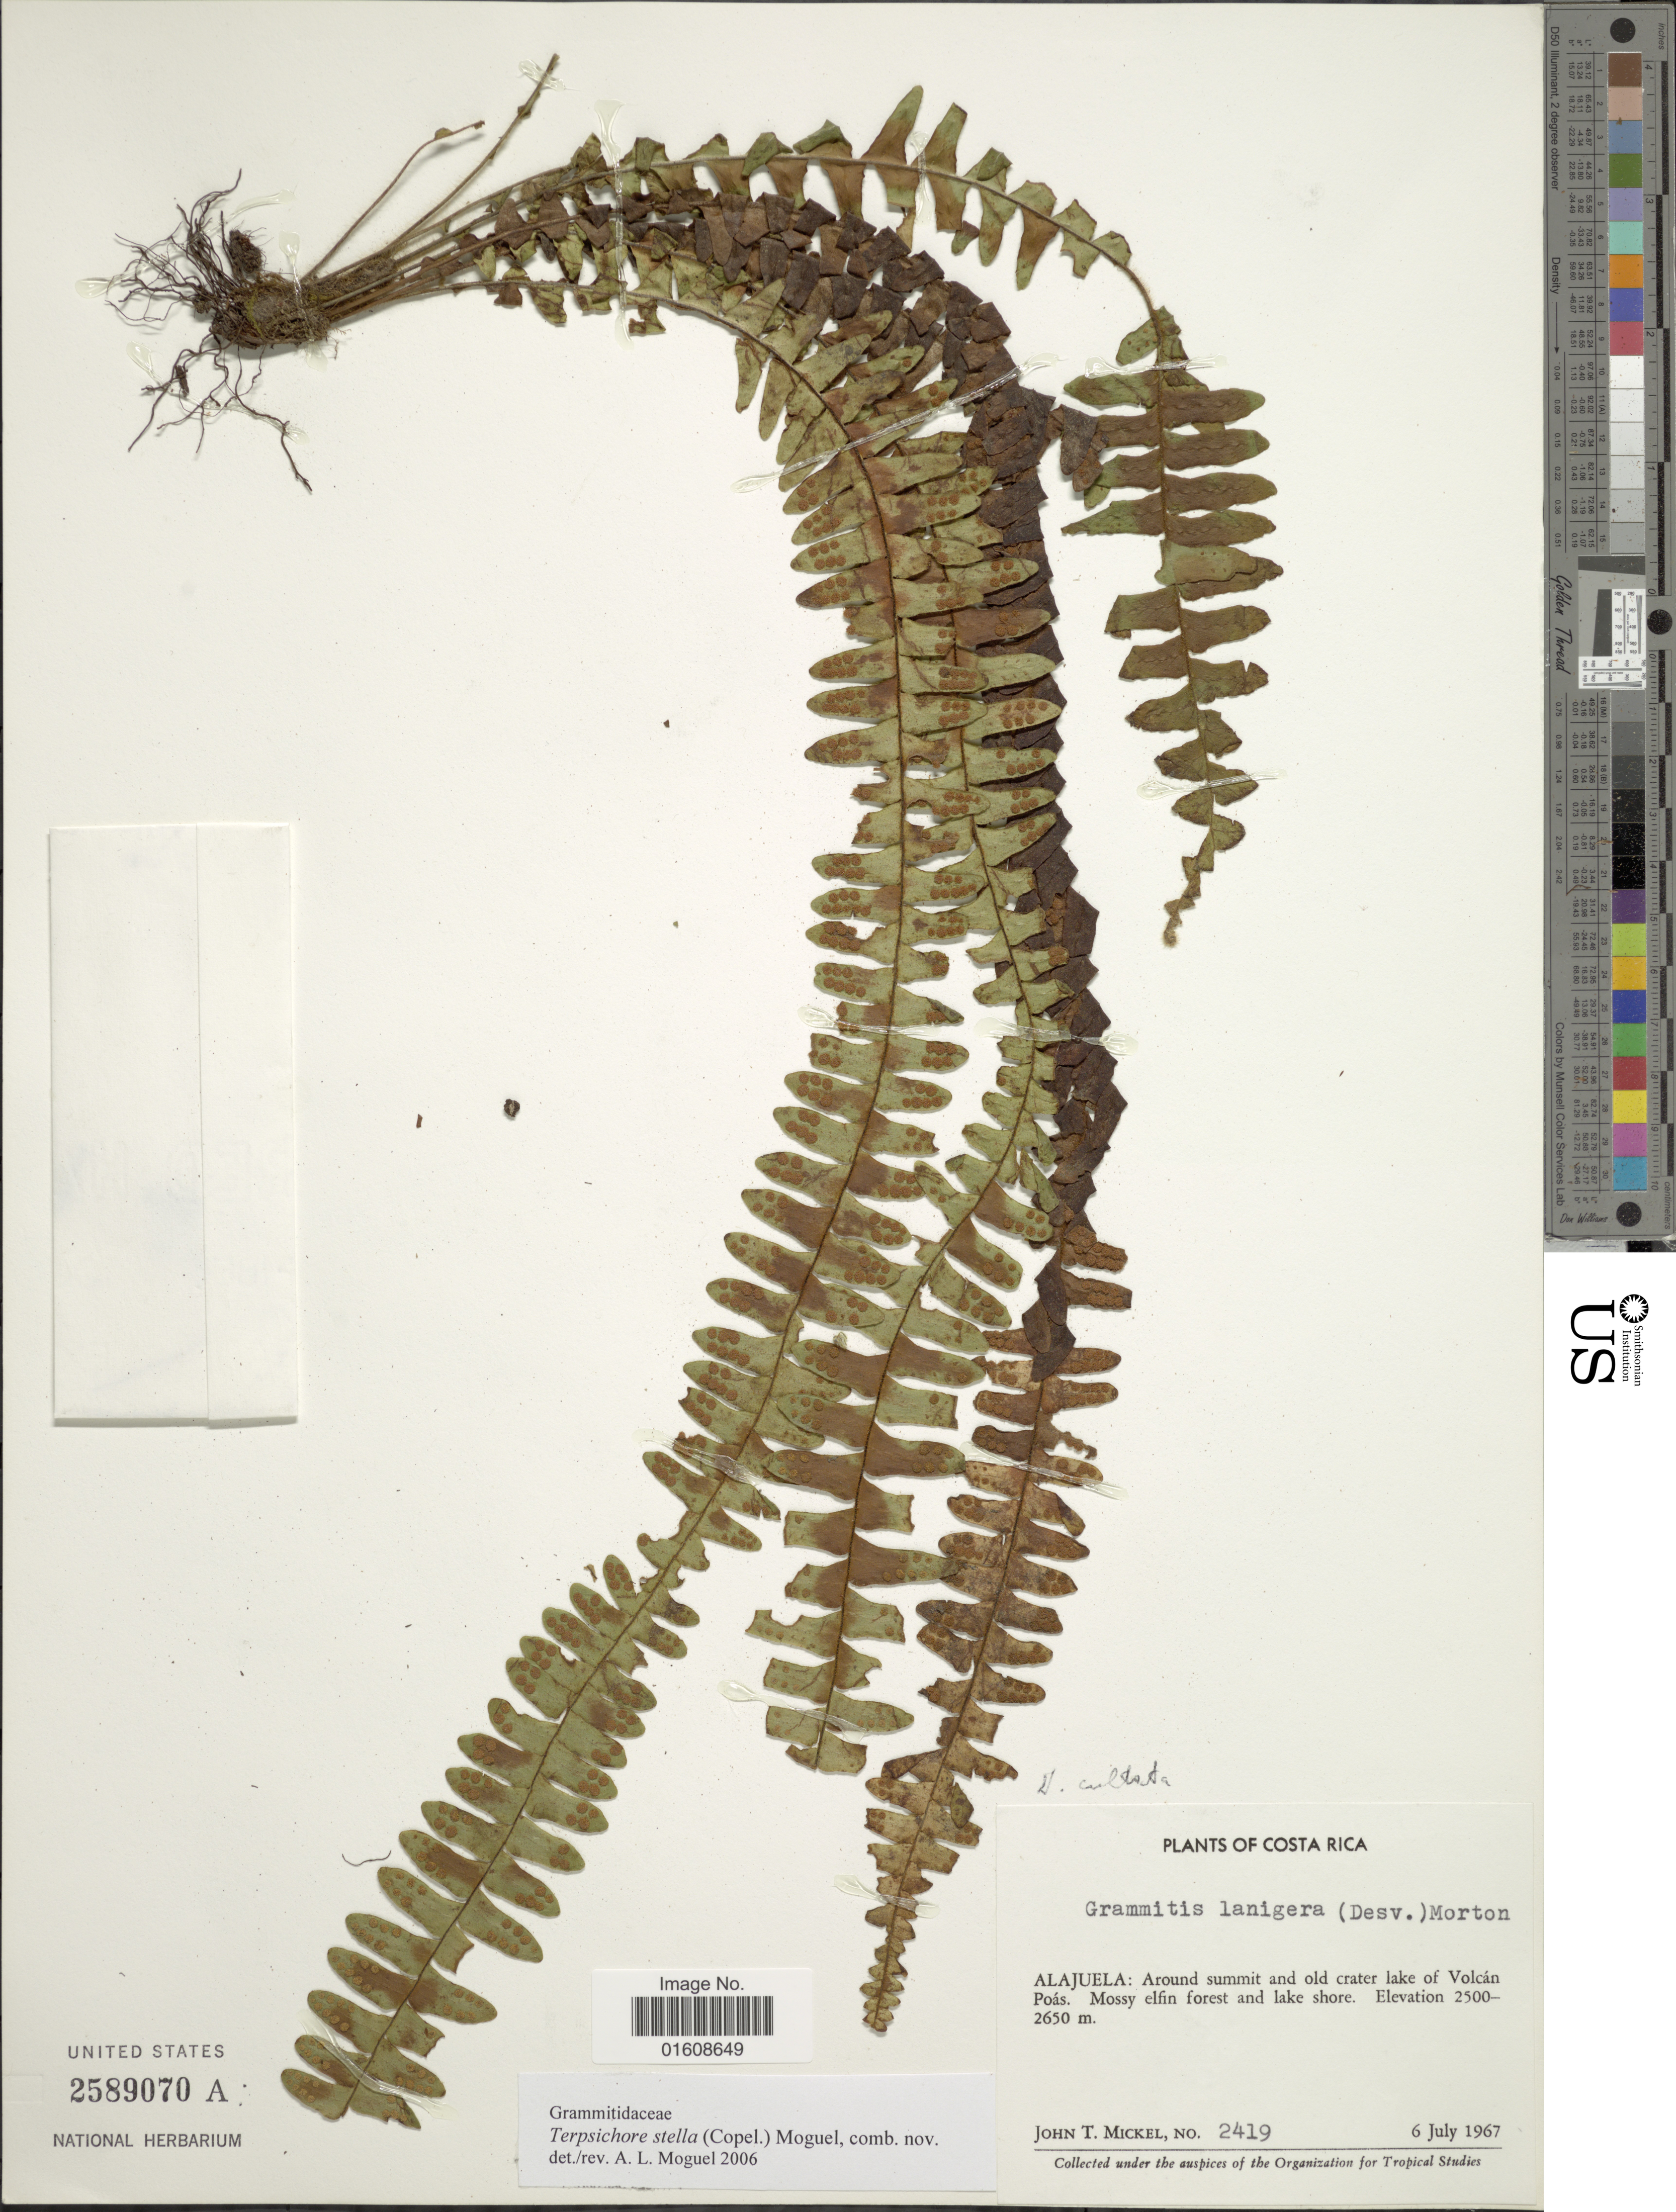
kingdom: Plantae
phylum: Tracheophyta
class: Polypodiopsida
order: Polypodiales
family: Polypodiaceae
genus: Alansmia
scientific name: Alansmia stella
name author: (Copel.) Moguel & M. Kessler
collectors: J. T. Mickel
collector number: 2419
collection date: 1967-07-06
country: Costa Rica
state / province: Alajuela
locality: Around summit and old crater lake of Volcán Poás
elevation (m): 2500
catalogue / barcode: US 2589070A